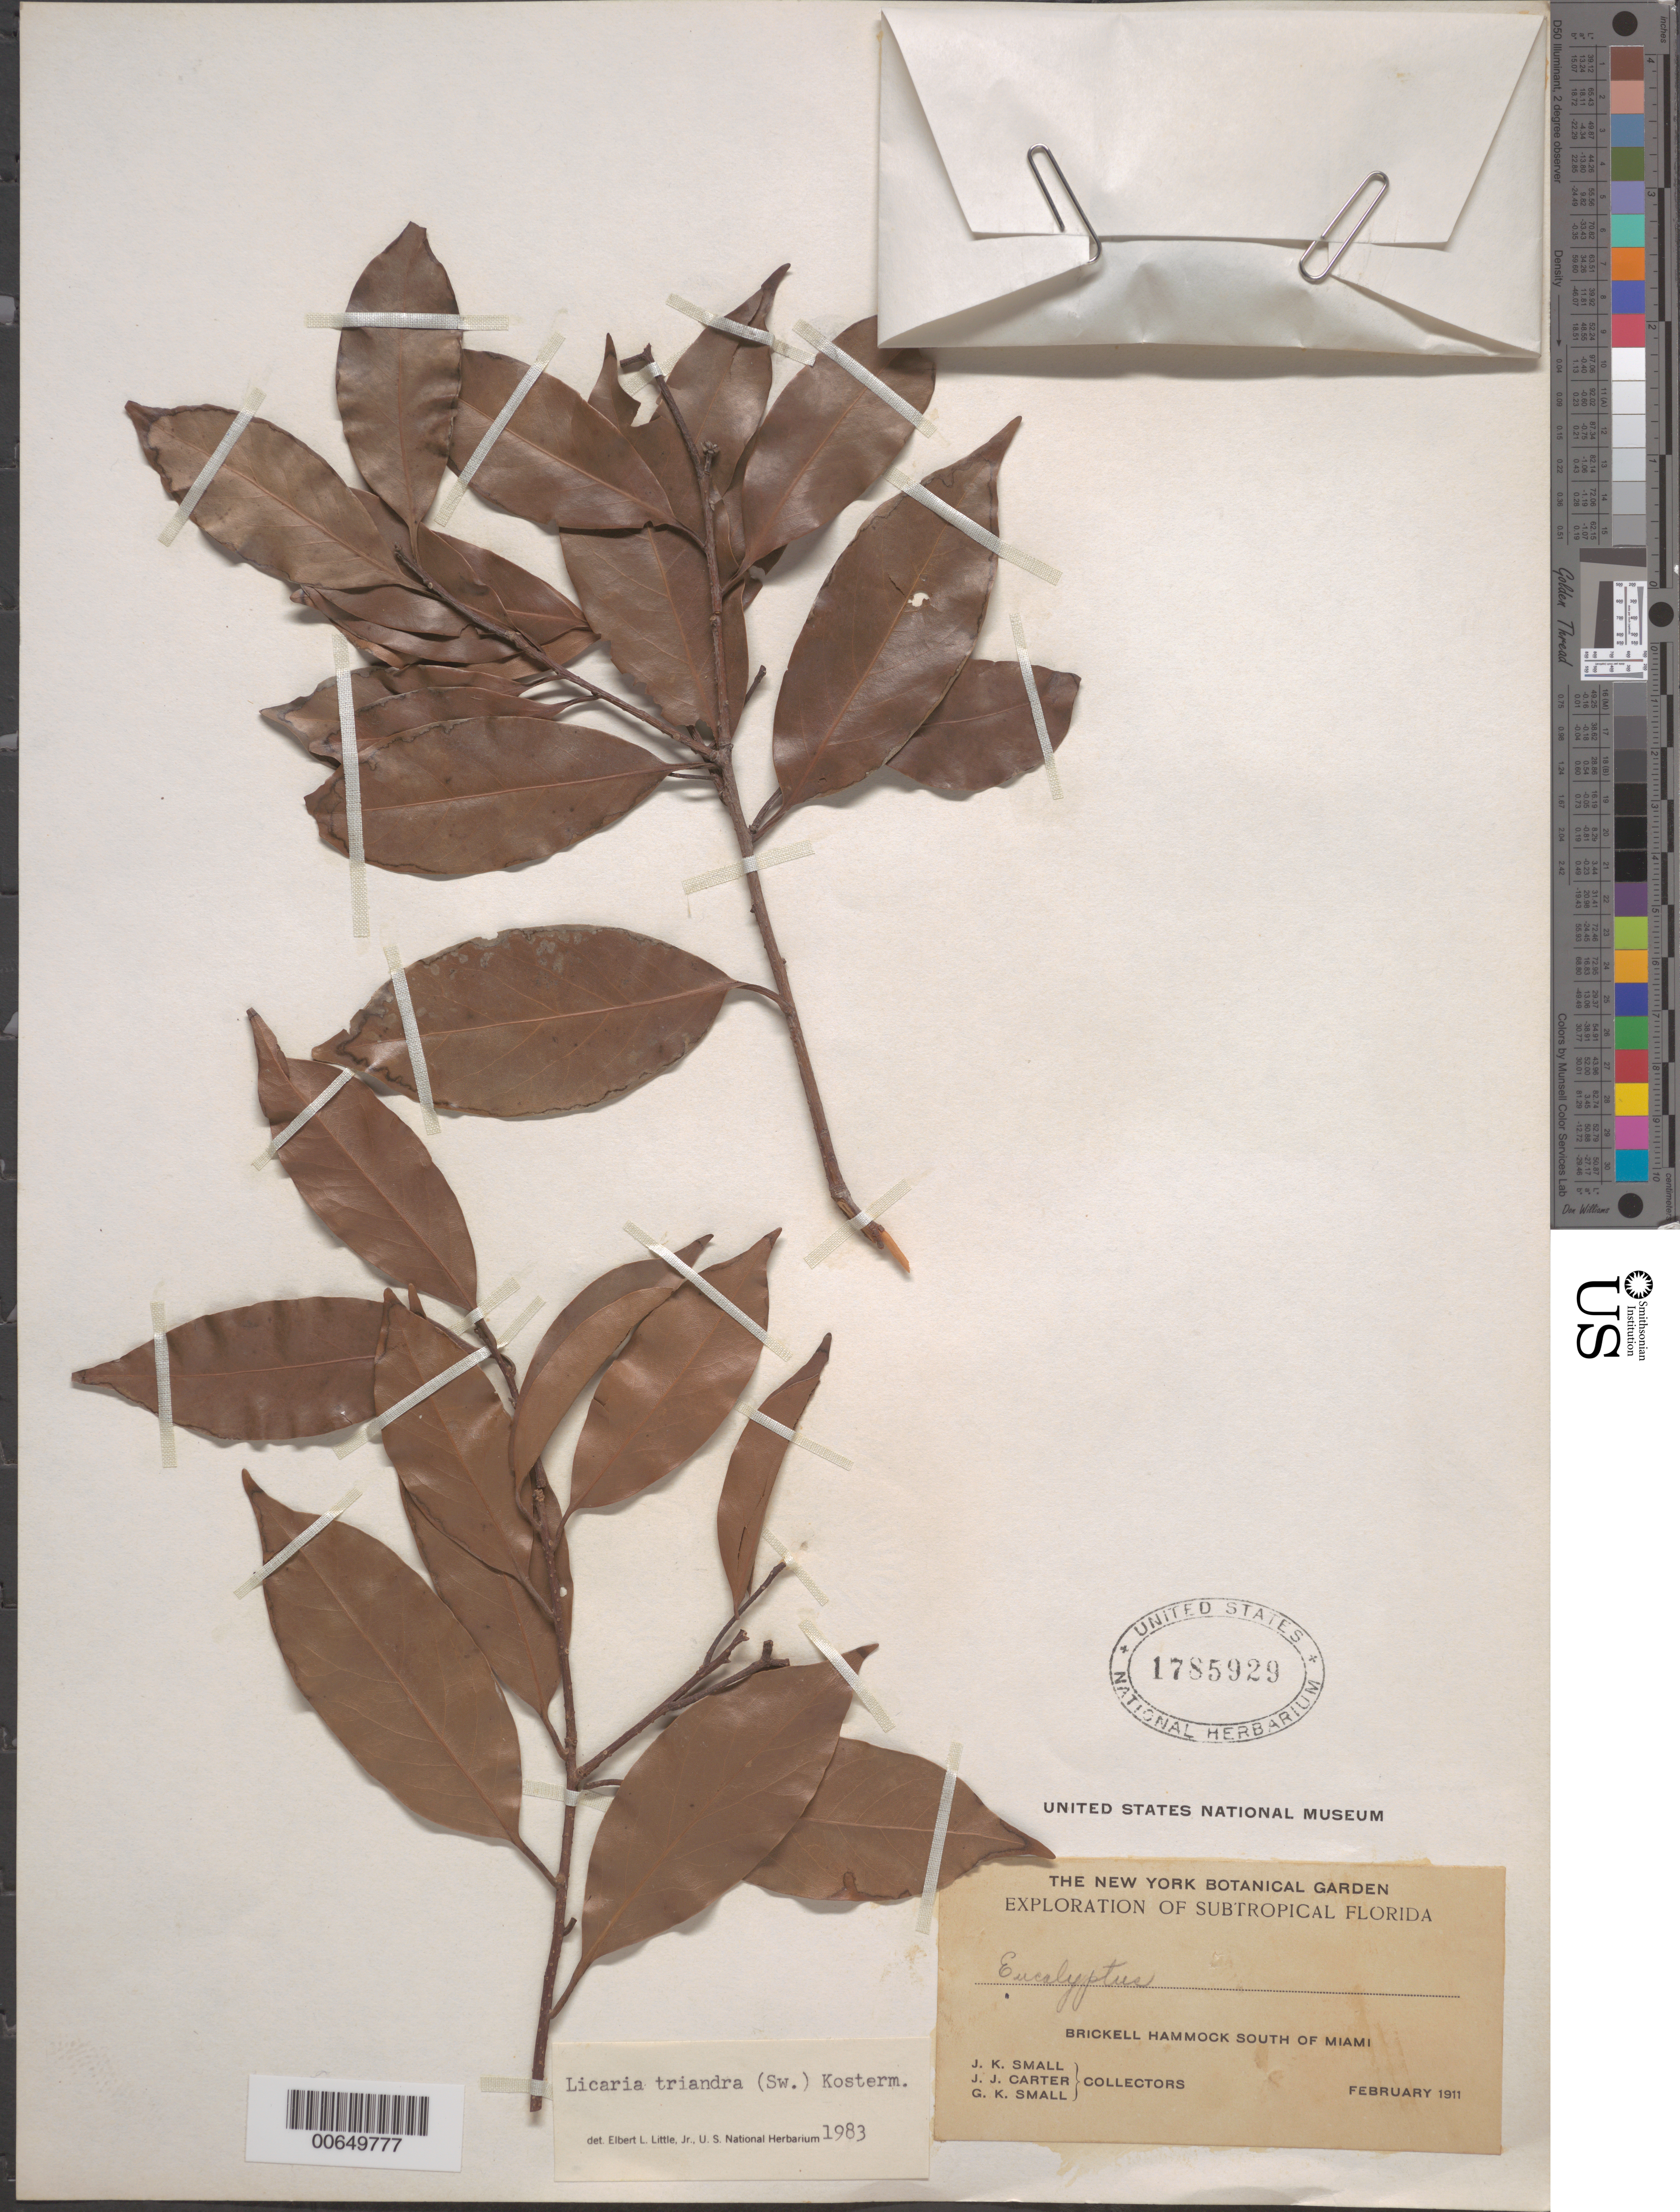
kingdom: Plantae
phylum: Tracheophyta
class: Magnoliopsida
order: Laurales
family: Lauraceae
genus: Licaria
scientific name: Licaria triandra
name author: (Sw.) Kosterm.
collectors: J. K. Small, G. K. Small & J. J. Carter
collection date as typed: Feb 1911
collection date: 1911-02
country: United States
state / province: Florida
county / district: Dade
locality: Brickell Hammock S of Miami.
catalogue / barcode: US 1785929